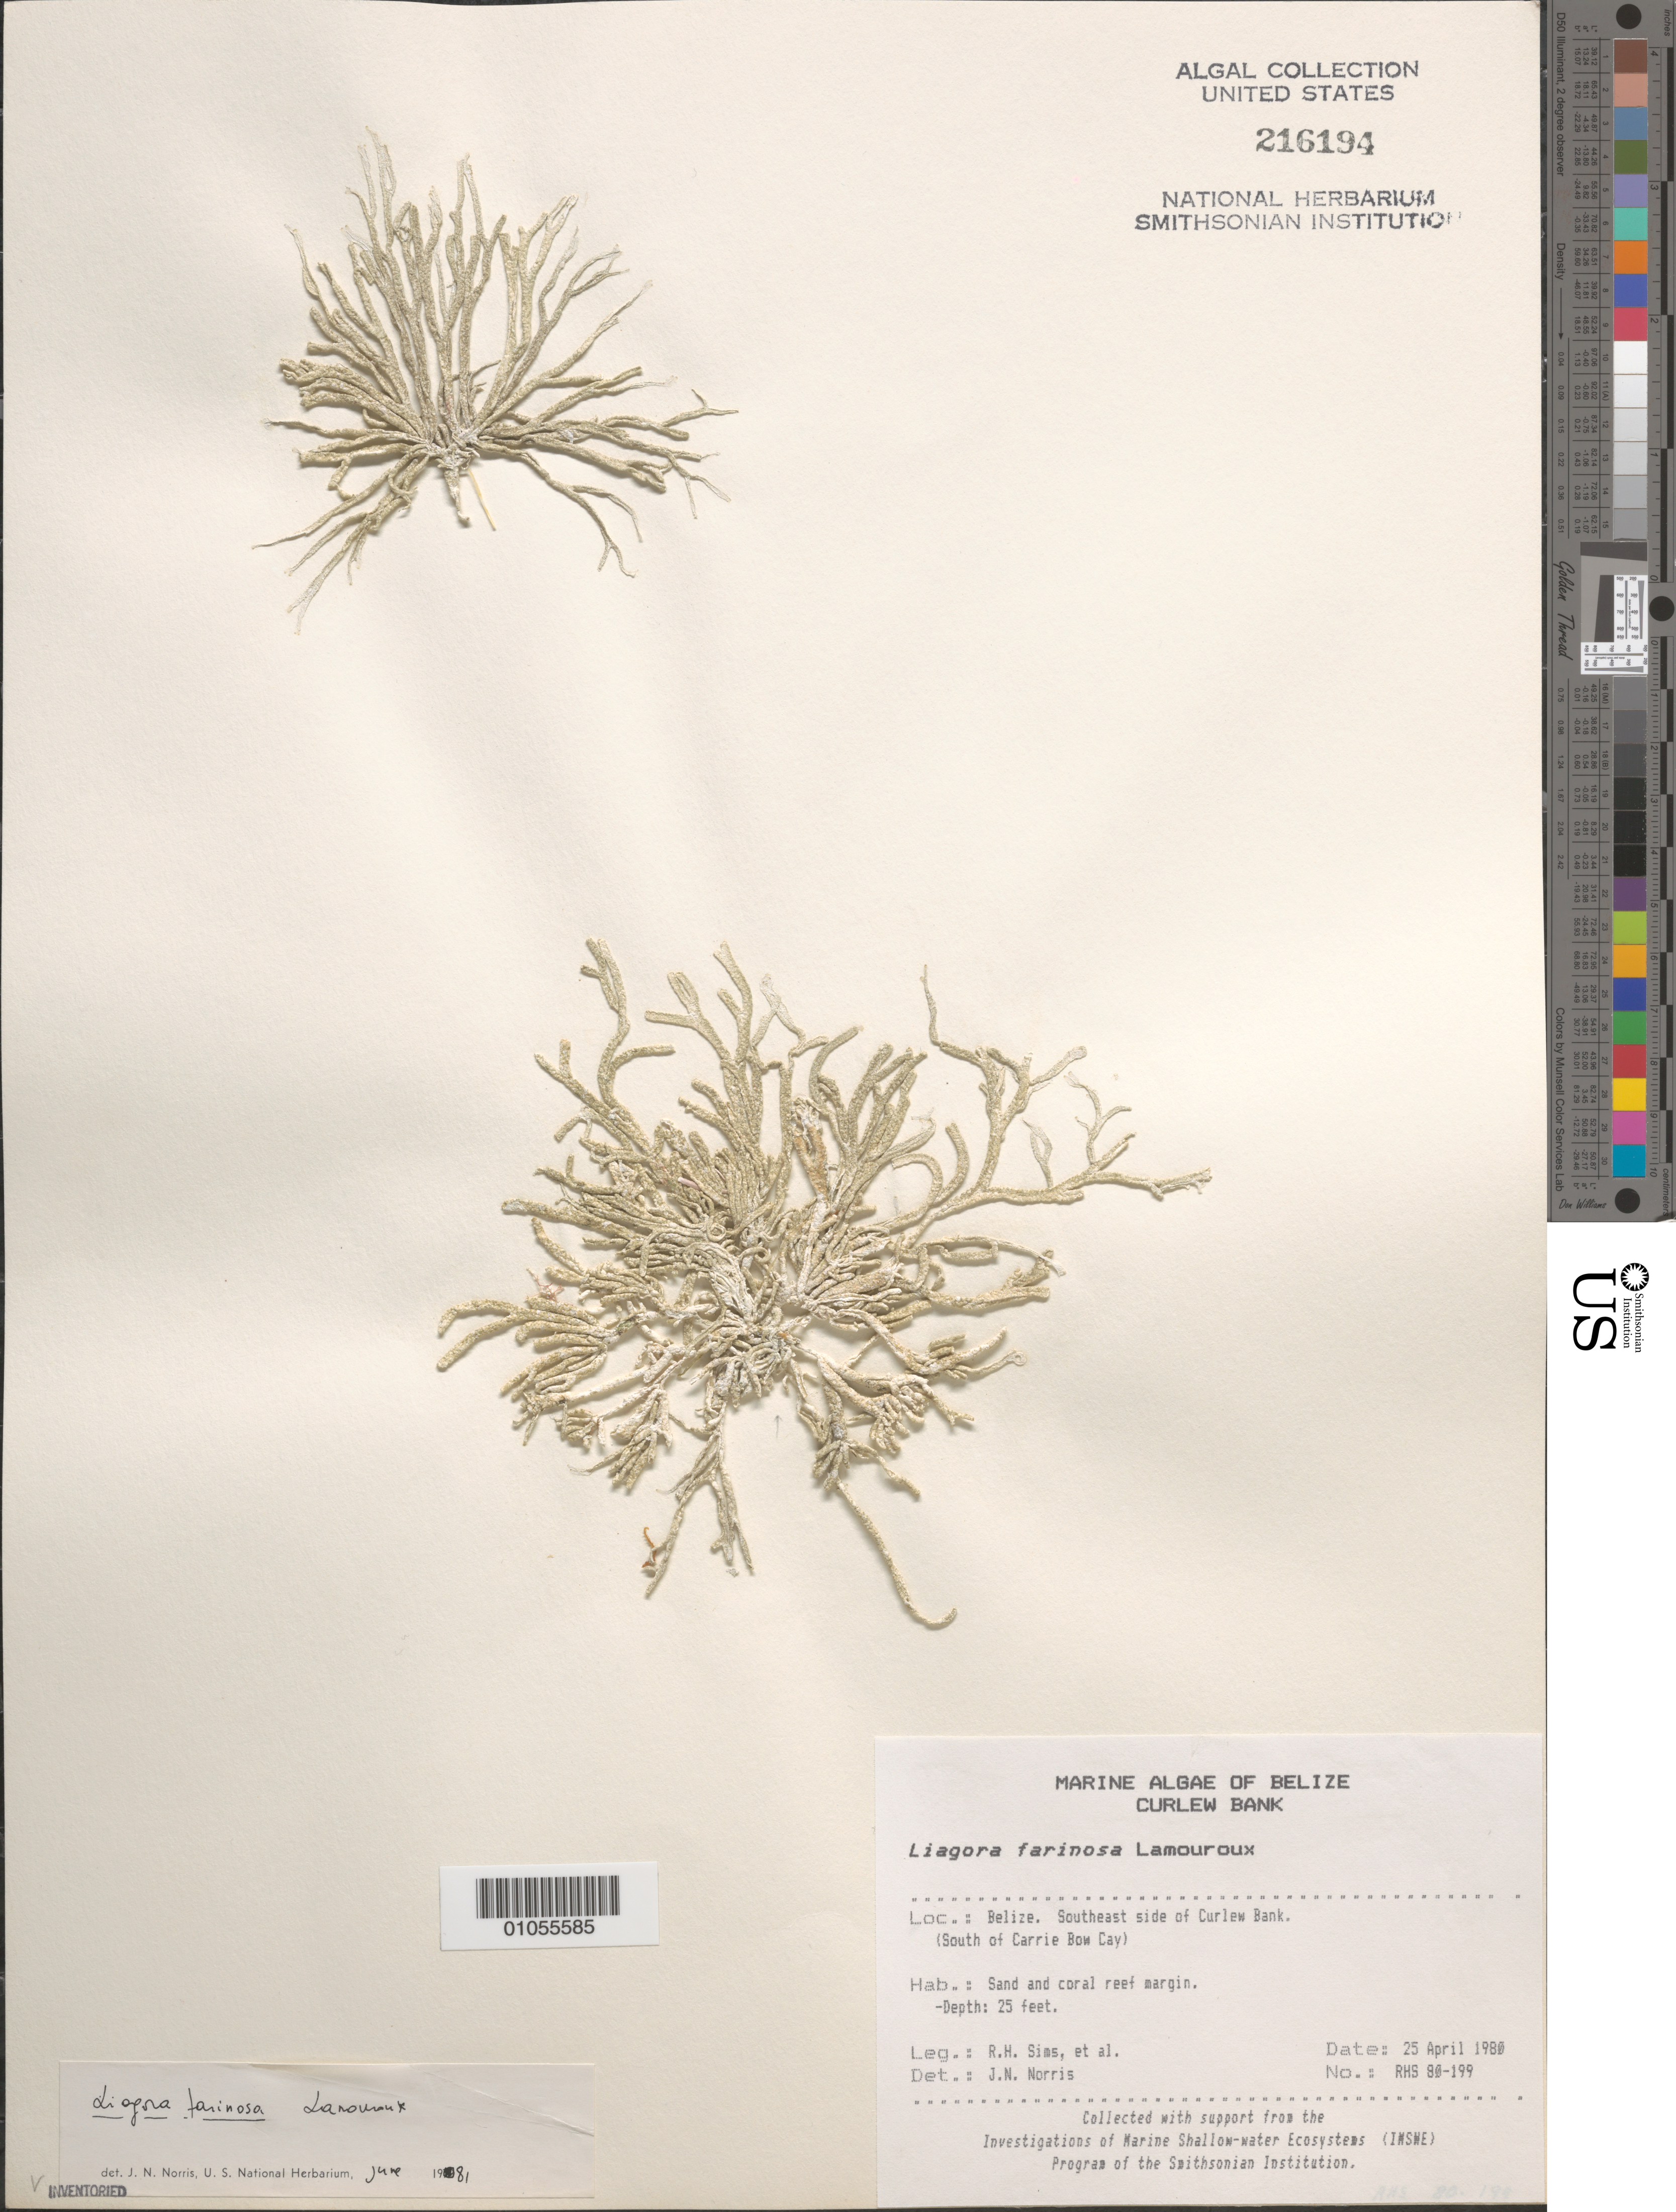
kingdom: Plantae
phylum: Rhodophyta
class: Florideophyceae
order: Nemaliales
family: Liagoraceae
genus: Liagora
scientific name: Liagora farinosa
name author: J.V.Lamouroux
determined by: Norris, James N.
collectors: R. H. Sims & et al.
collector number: RHS 80-199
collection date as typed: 25 Apr 1980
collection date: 1980-04-25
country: Belize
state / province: Stann Creek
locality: Curlew Bank, south of Carrie Bow Cay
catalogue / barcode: US 216194